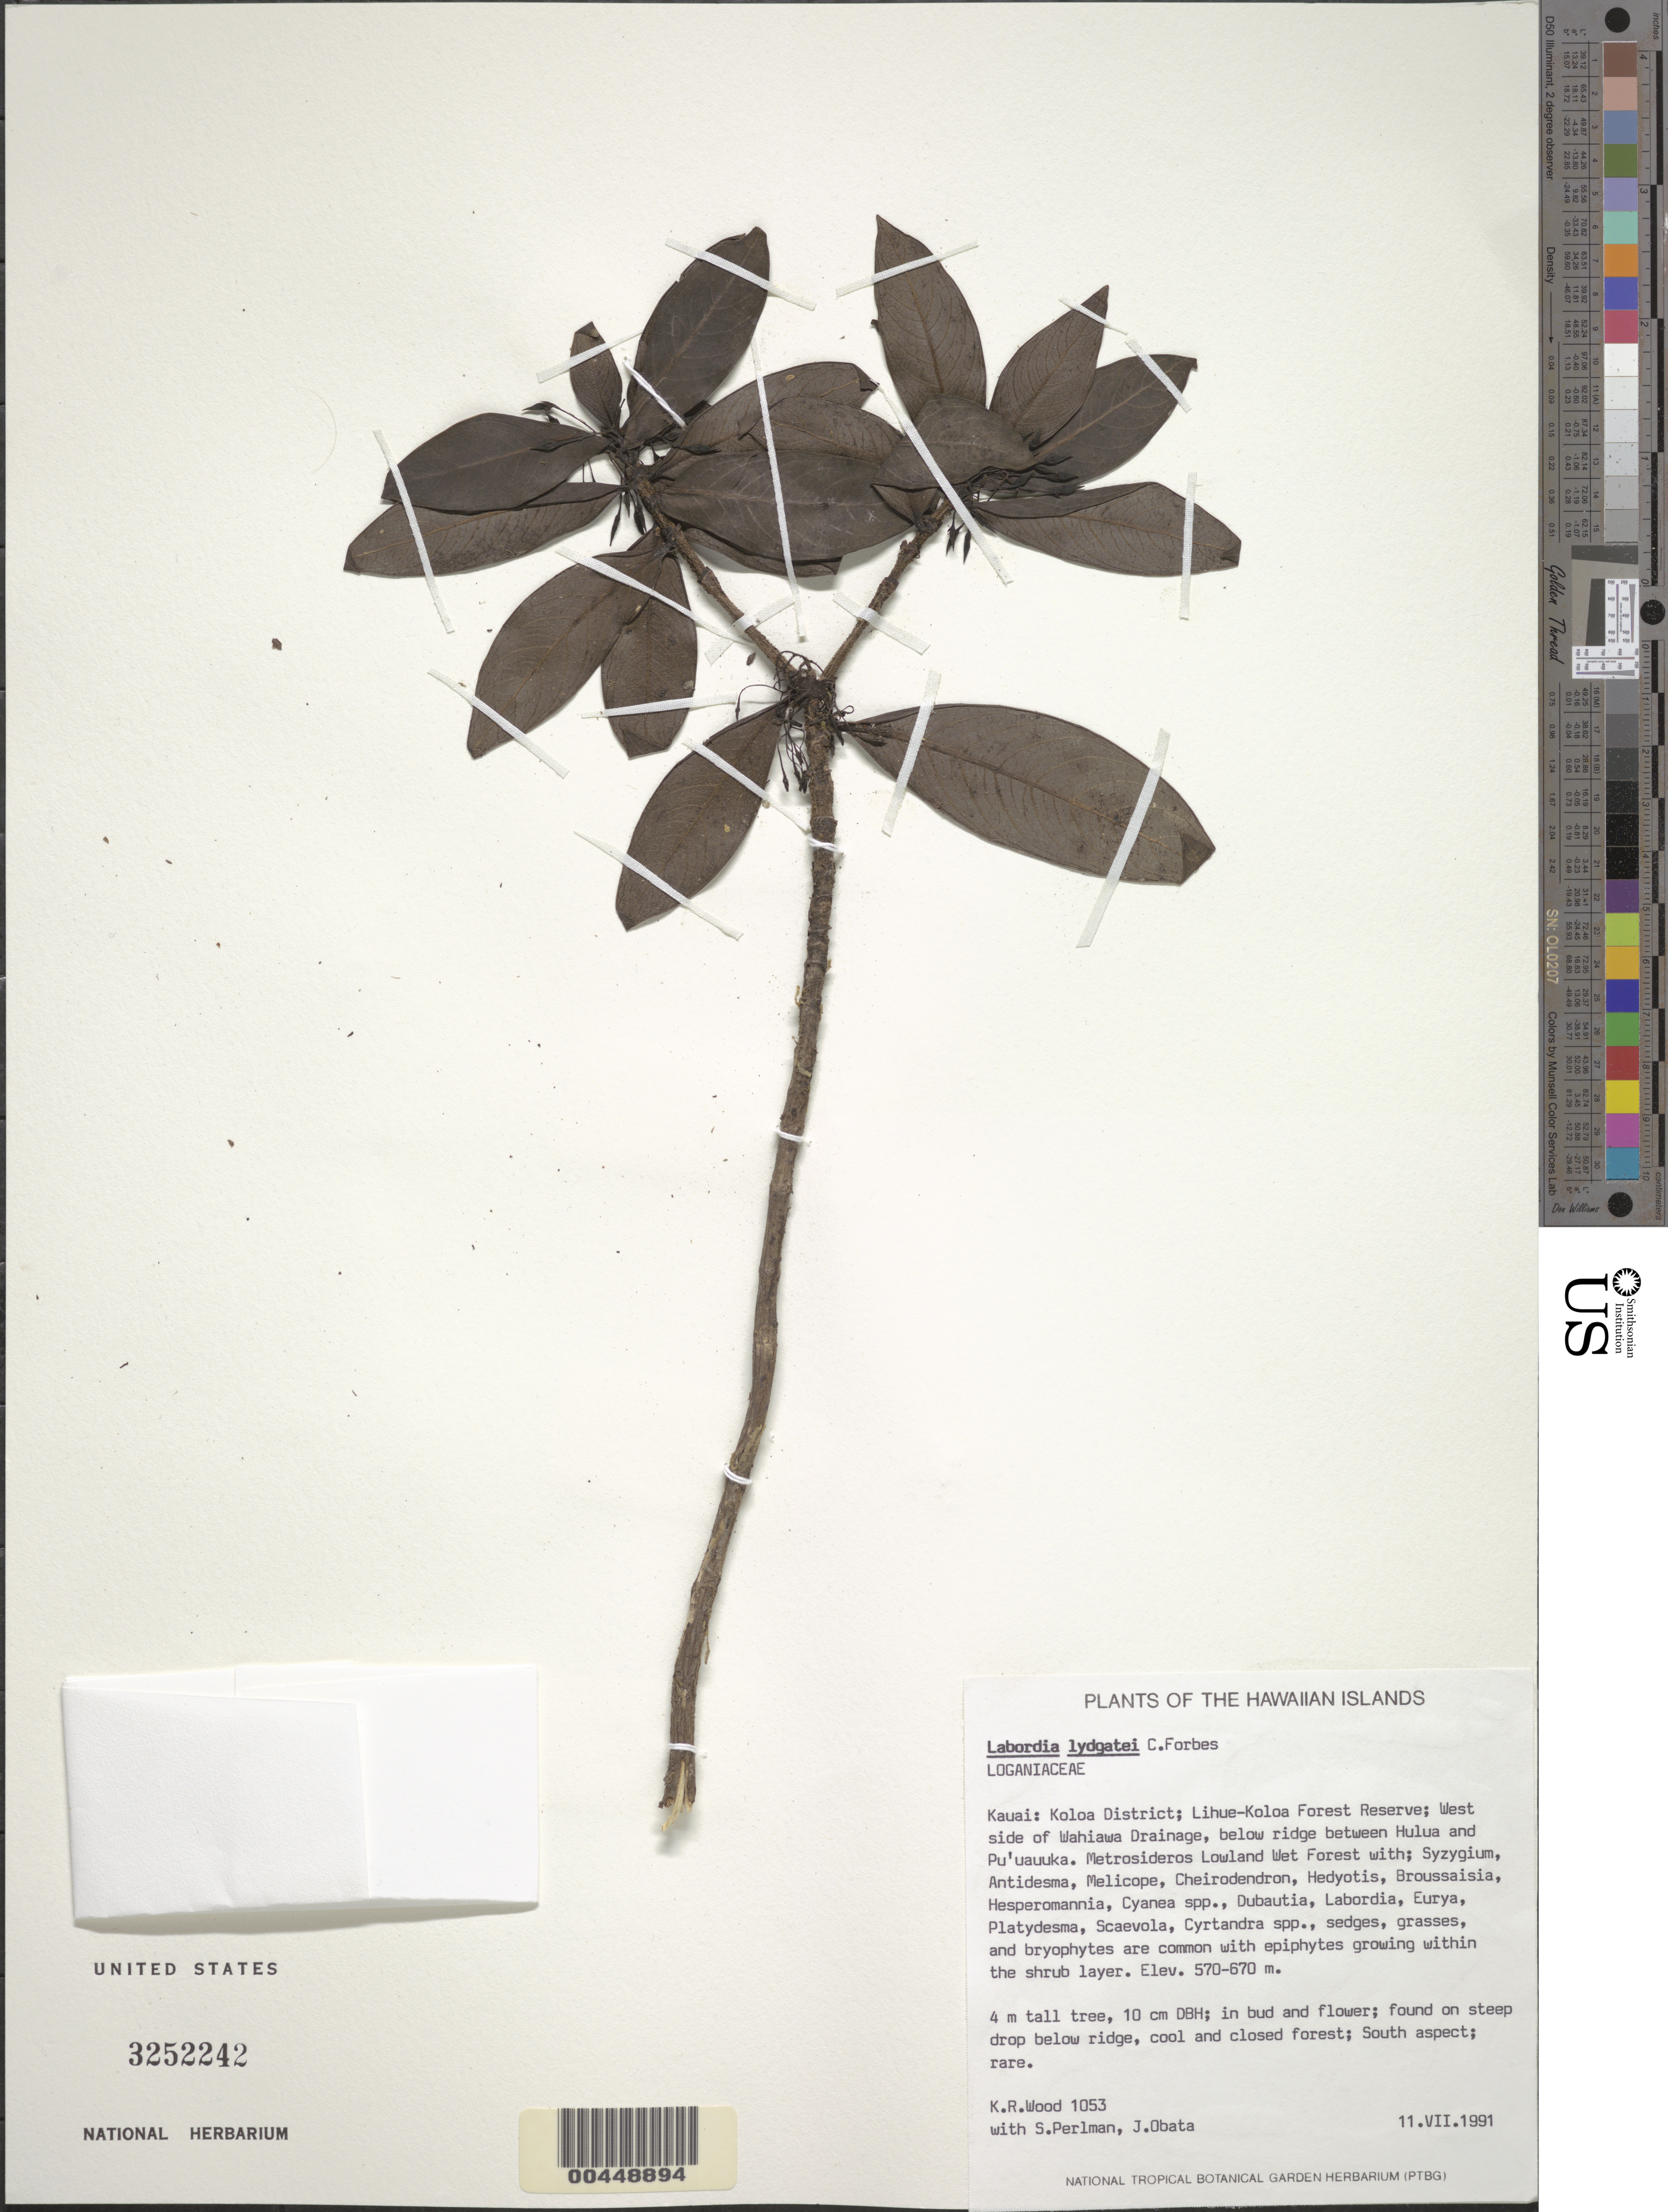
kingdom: Plantae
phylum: Tracheophyta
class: Magnoliopsida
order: Gentianales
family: Loganiaceae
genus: Geniostoma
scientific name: Geniostoma lydgatei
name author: (C.N. Forbes) Byng & Christenh.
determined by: Wagner, W. L., (BOT), Smithsonian Institution - National Museum of Natural History (UNITED STATES)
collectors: K. R. Wood, S. P. Perlman & J. Obata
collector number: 1053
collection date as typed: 11 Jul 1991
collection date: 1991-07-11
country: United States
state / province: Hawaii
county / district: Kauai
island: Kaua'i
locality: Koloa Dist., Lihue-Koloa For Res, W side of Wahiawa Drainage, below ridge btwn Hulua and Puuauuka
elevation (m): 570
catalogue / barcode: US 3252242